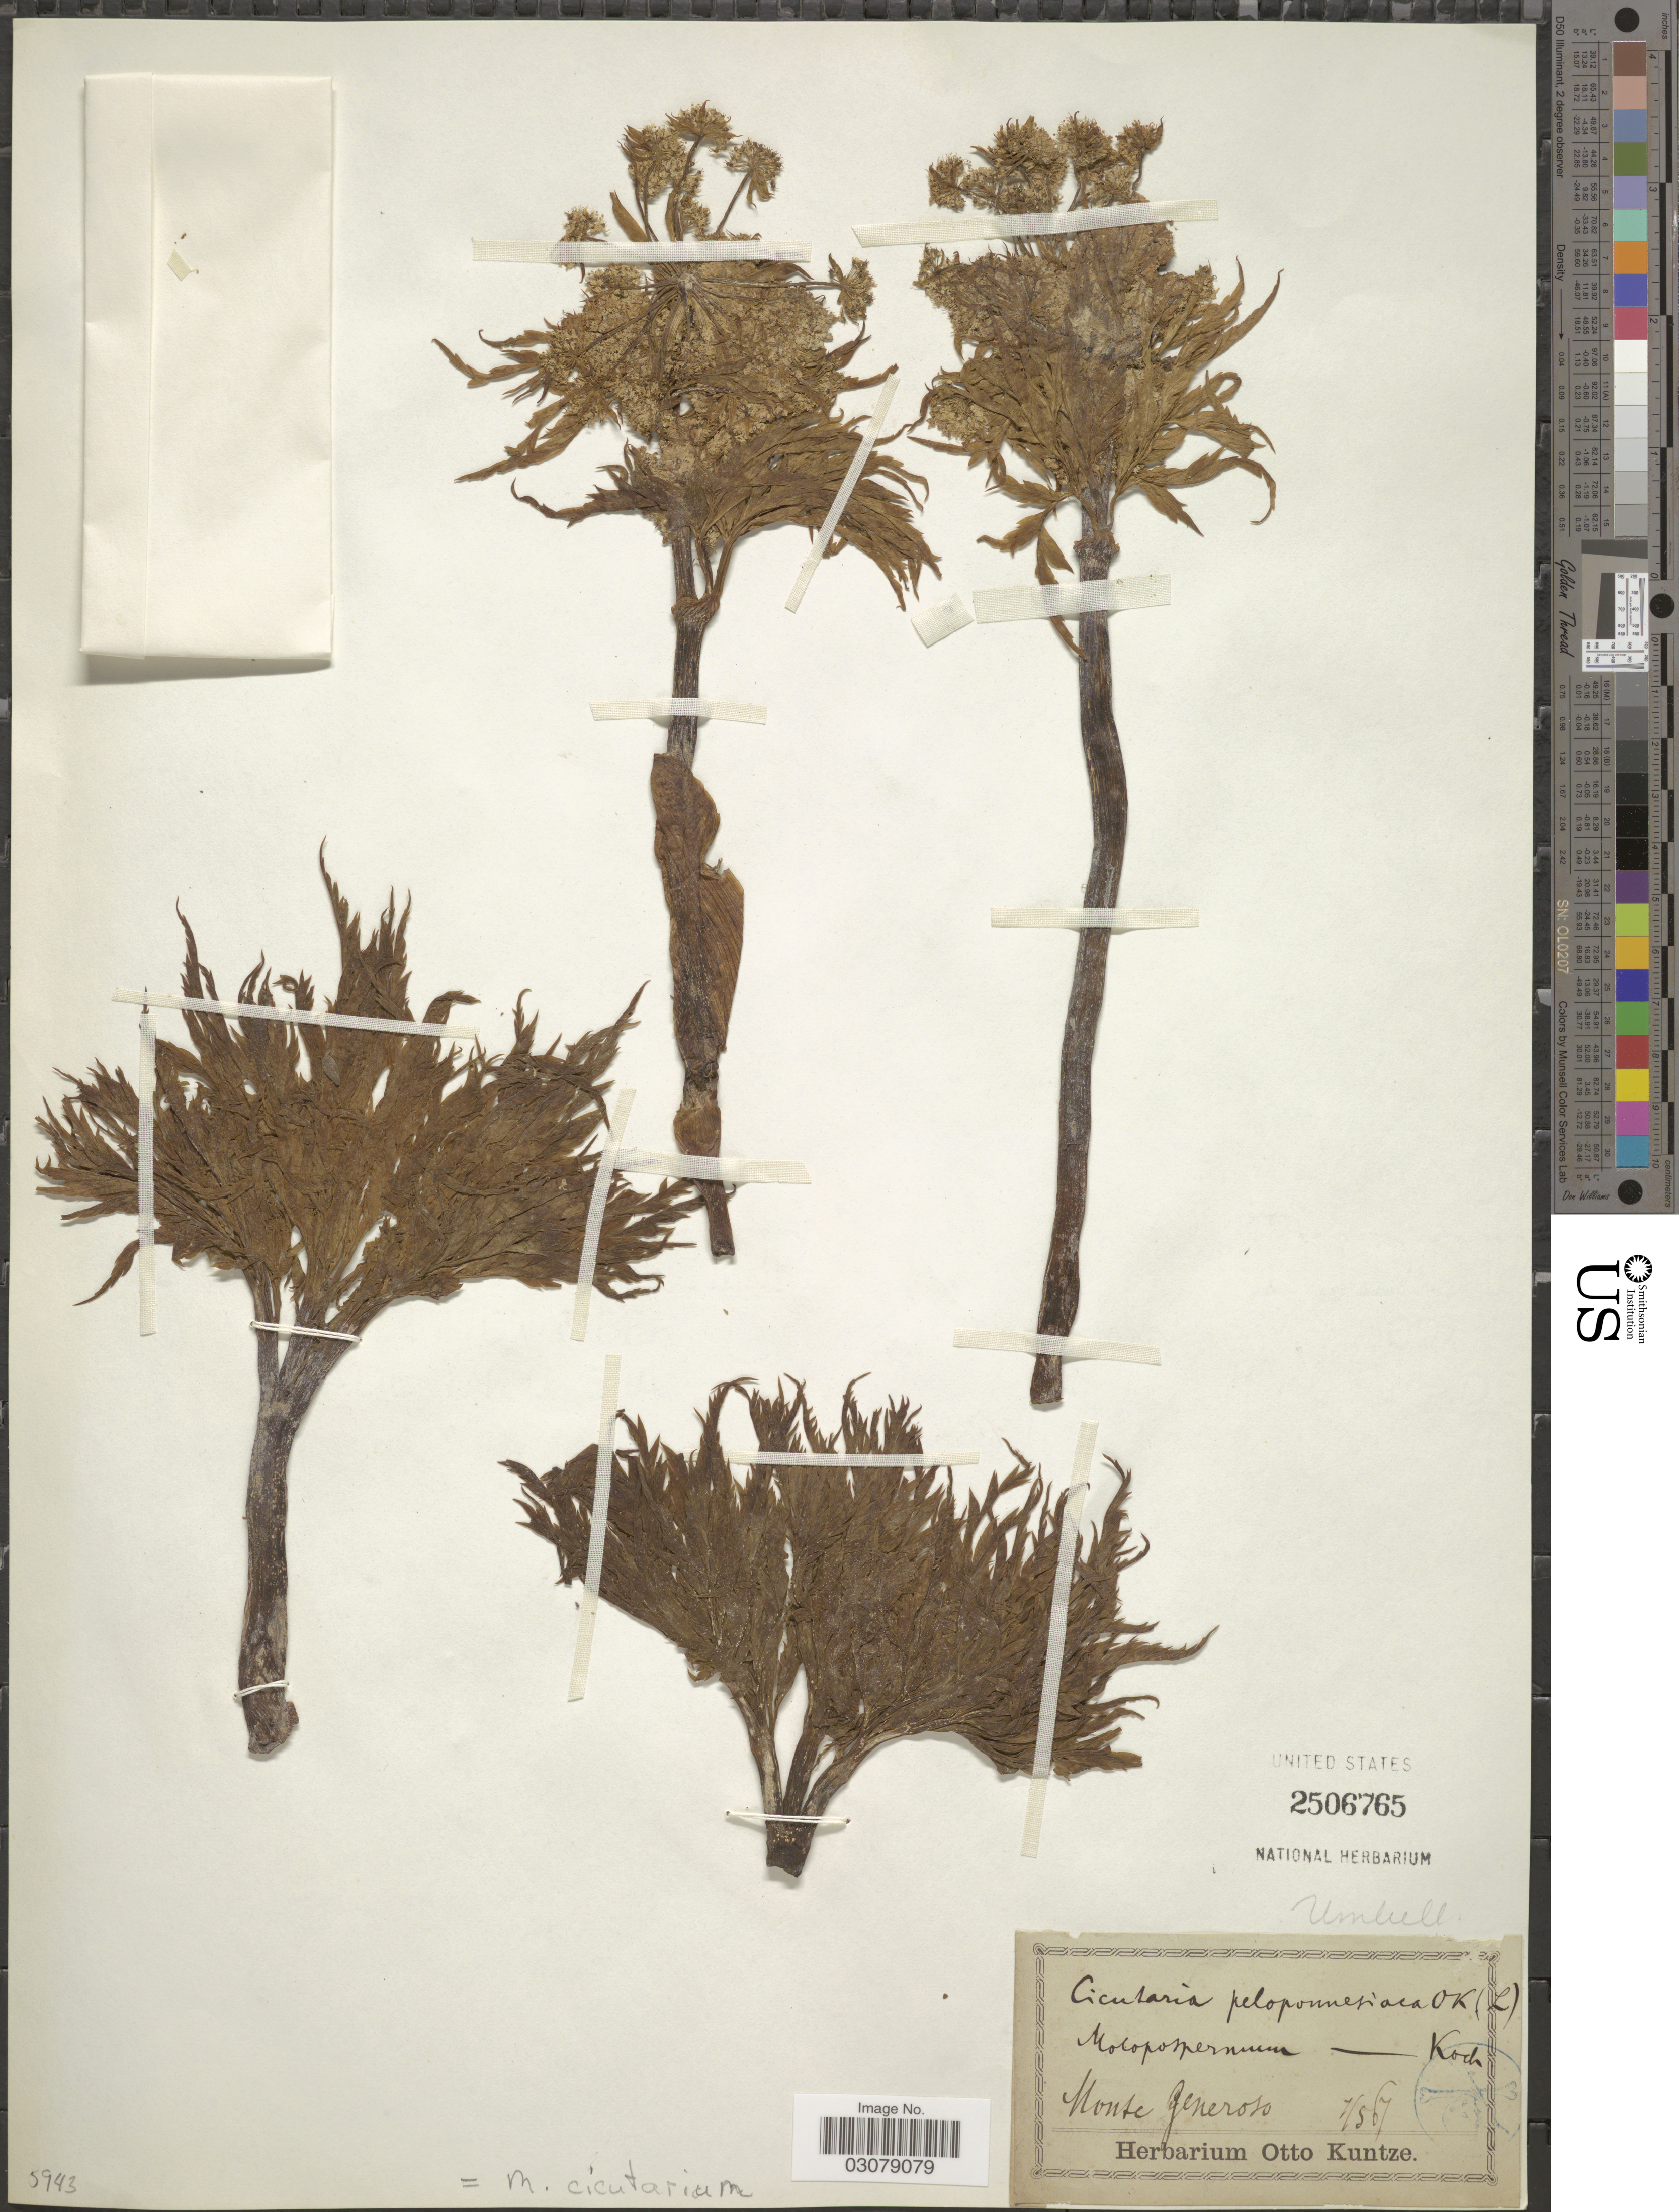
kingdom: Plantae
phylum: Tracheophyta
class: Magnoliopsida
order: Apiales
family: Apiaceae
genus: Molopospermum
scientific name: Molopospermum cicutarium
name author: (Lam.) DC.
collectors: ex herb. Otto Kuntze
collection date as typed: Transcribed d/m/y: 7/5/67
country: Switzerland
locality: Monte Generoso.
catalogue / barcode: US 2506765